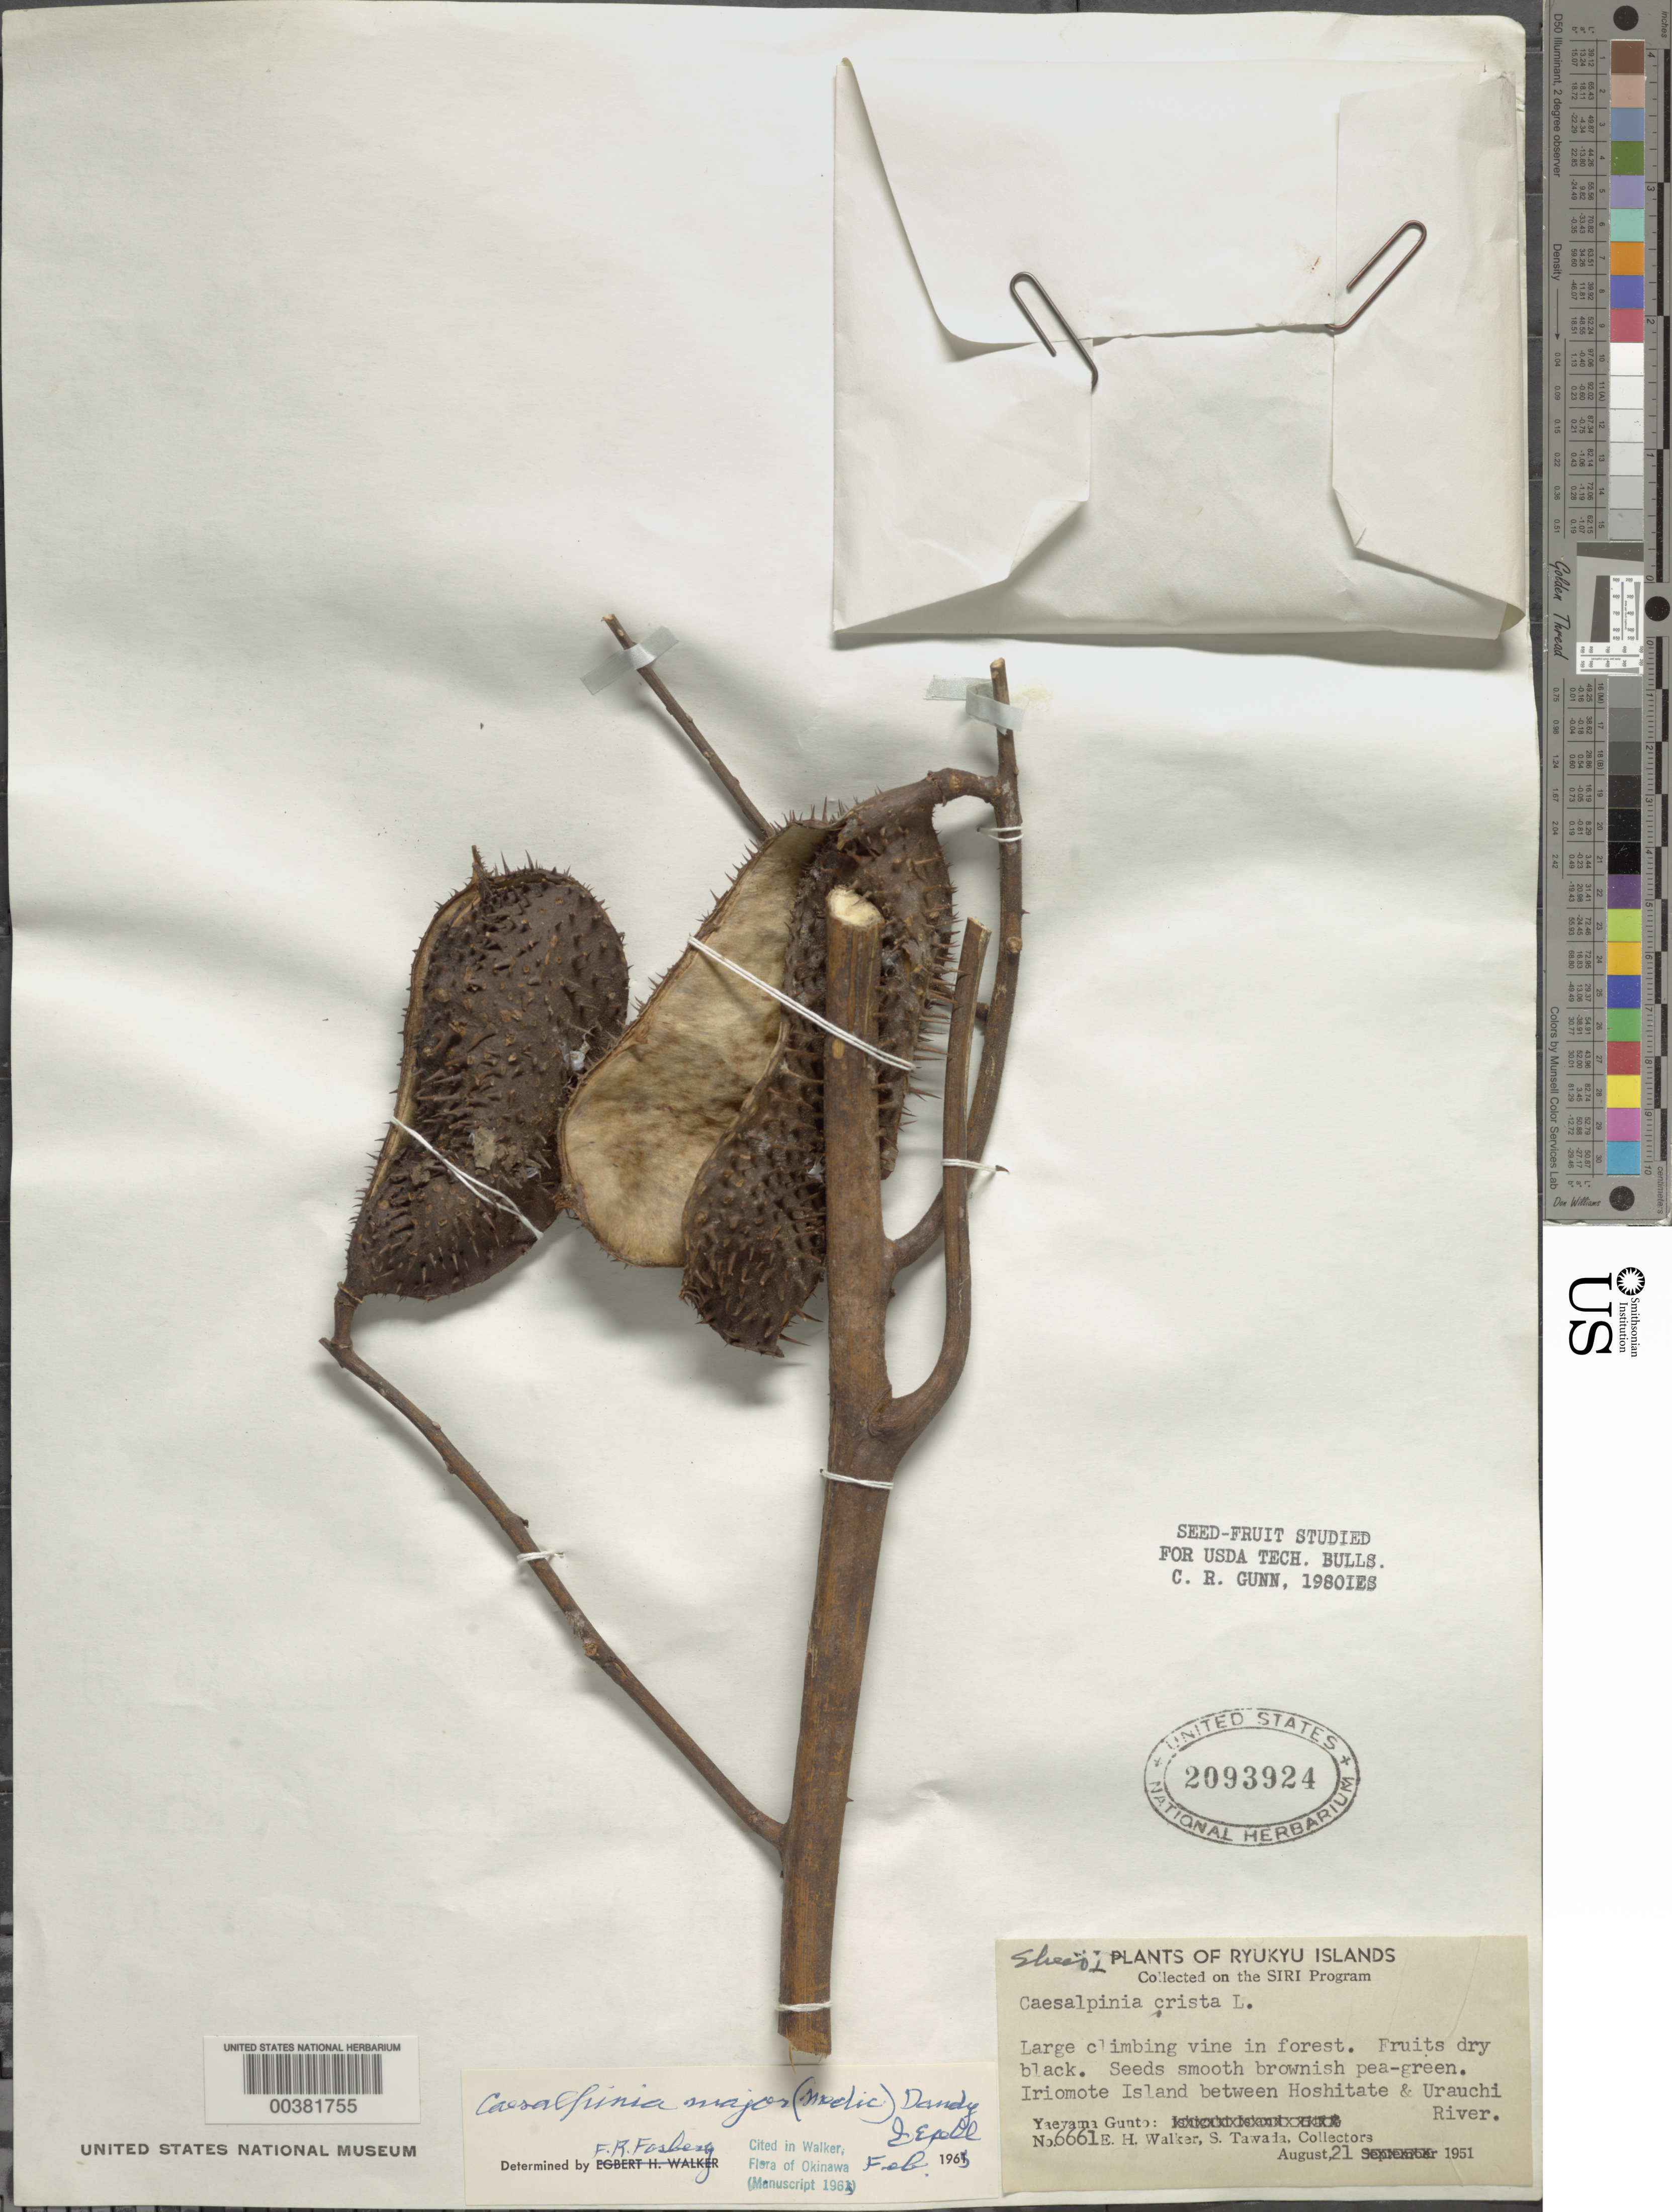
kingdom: Plantae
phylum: Tracheophyta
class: Magnoliopsida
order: Fabales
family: Fabaceae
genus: Guilandina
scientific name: Guilandina major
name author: (Medik.) Small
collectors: E. H. Walker & S. Tawada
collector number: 6661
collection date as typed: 21 Aug 1951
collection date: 1951-08-21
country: Japan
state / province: Okinawa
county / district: Okinawa Prefecture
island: Iriomote ?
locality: Irimote i. between hoshitate and urauchi river [Sakishima Is. ?]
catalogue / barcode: US 2093924